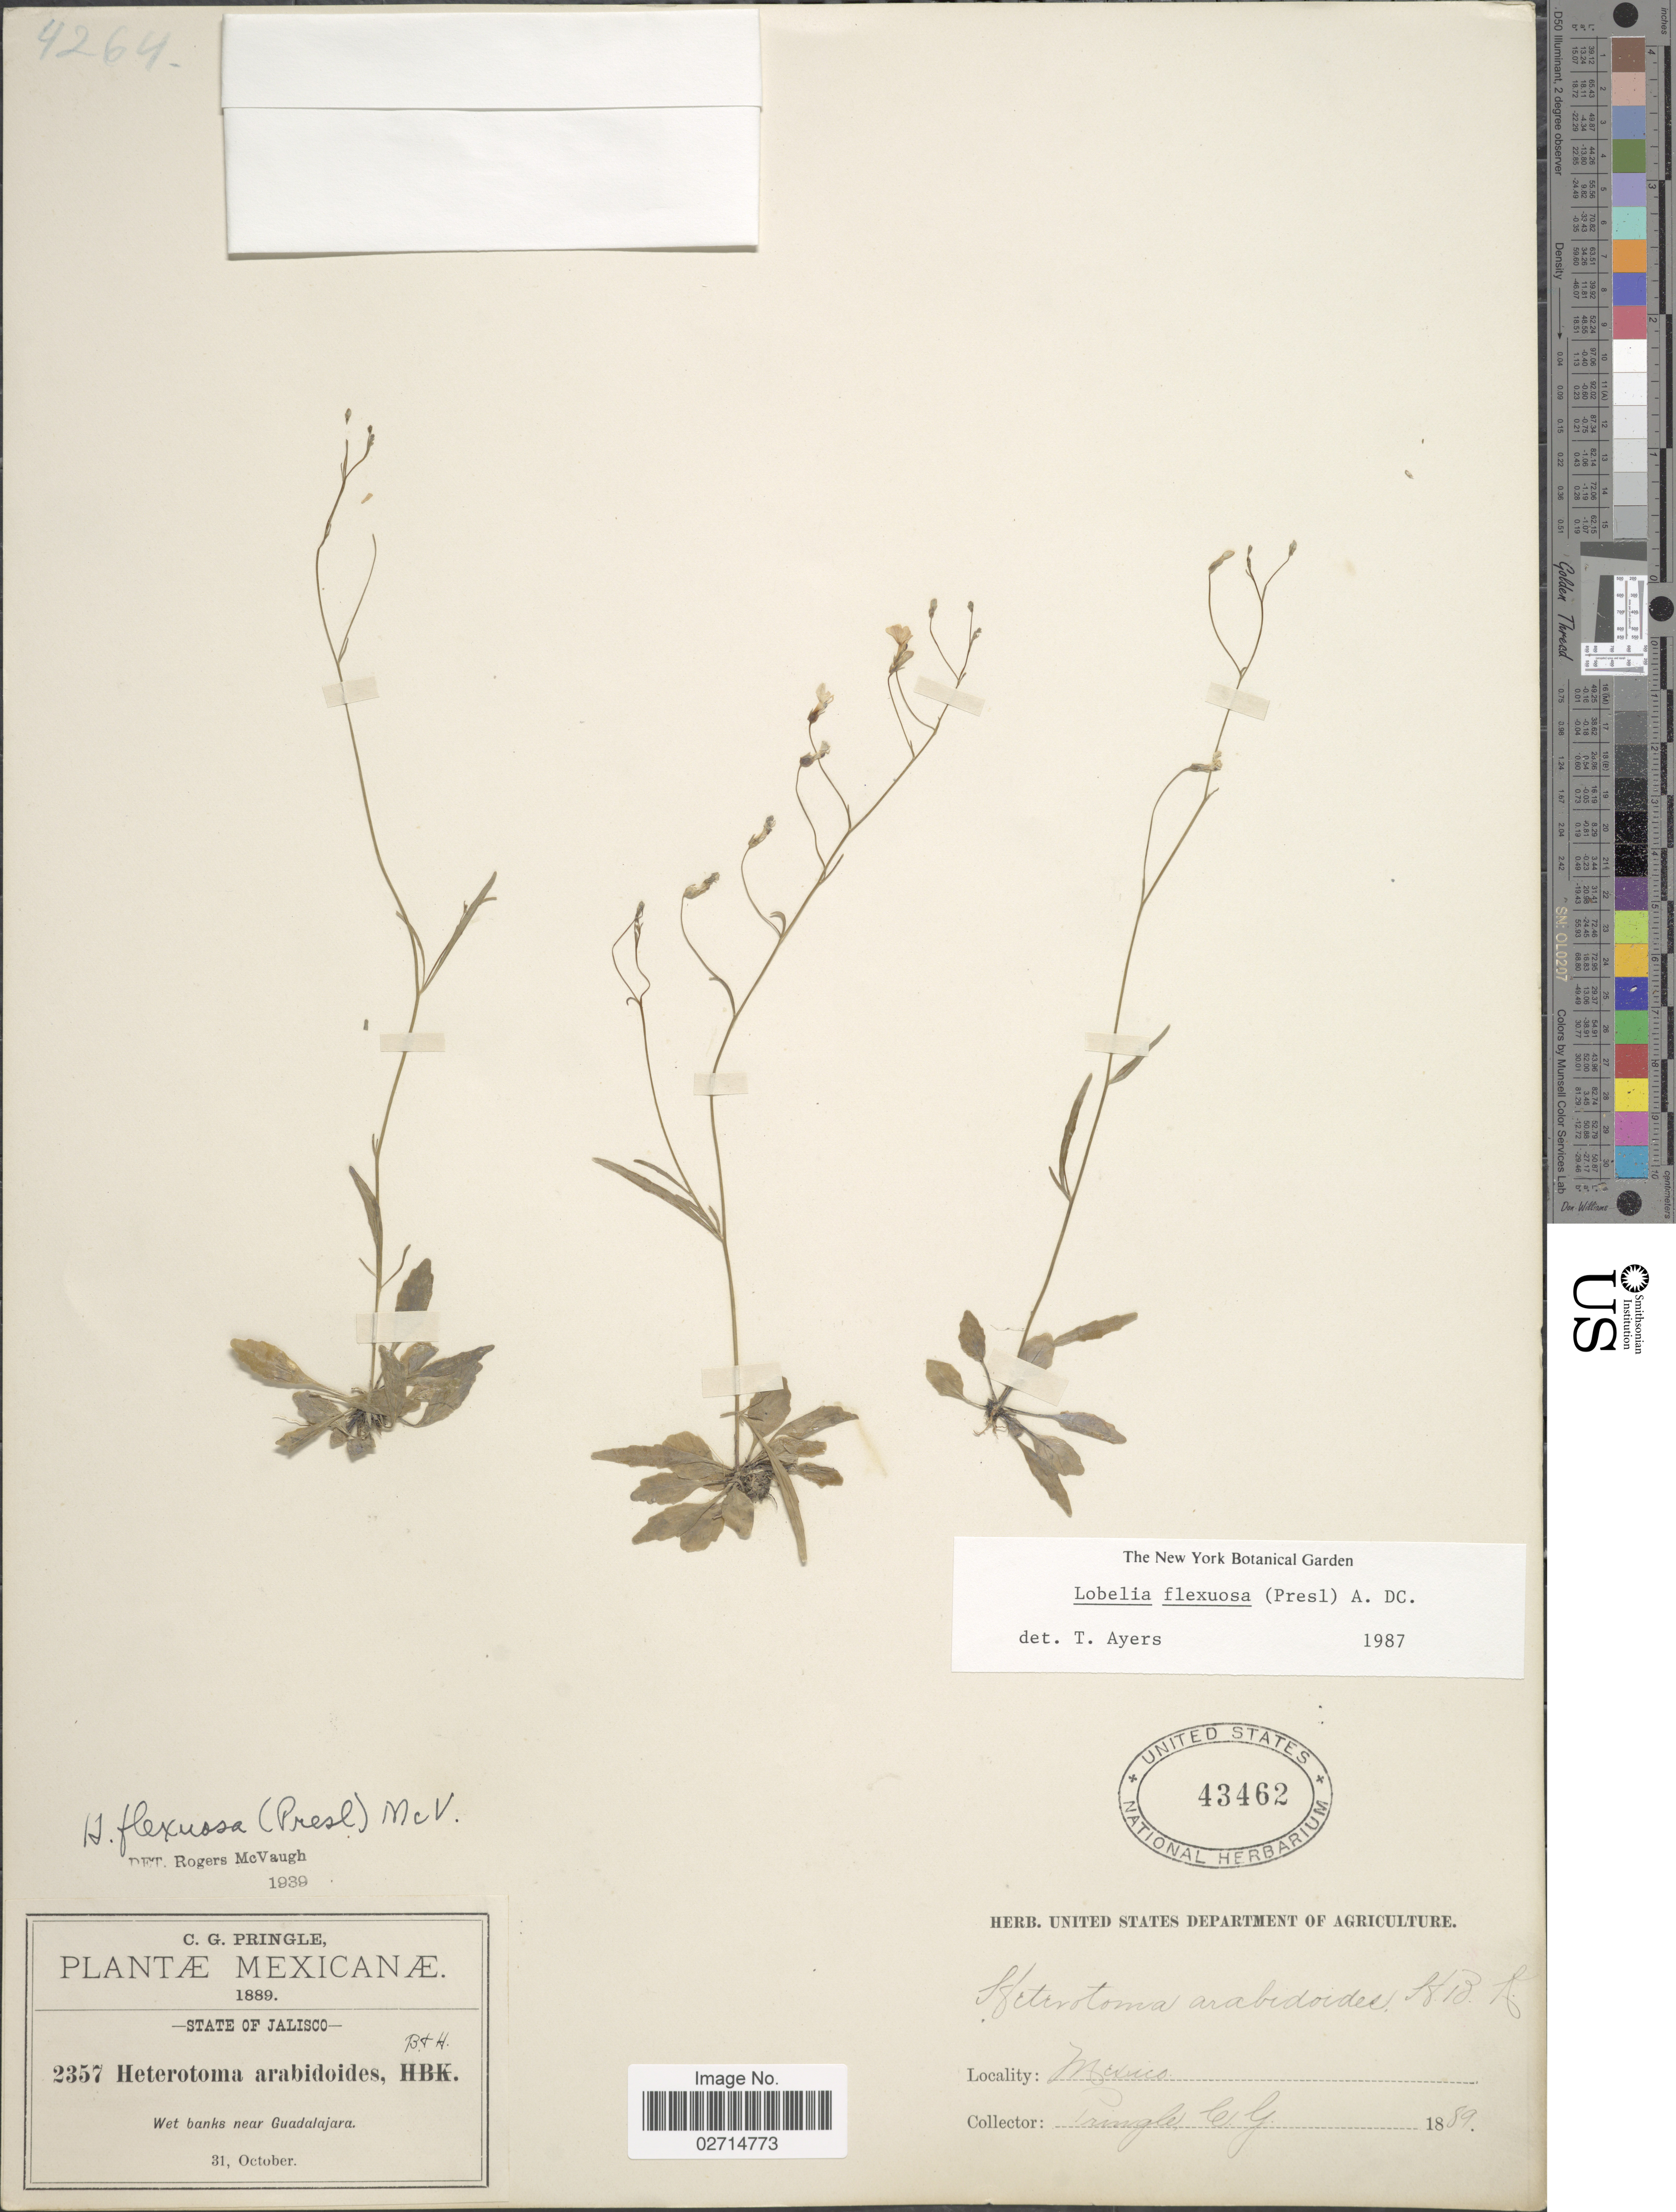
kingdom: Plantae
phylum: Tracheophyta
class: Magnoliopsida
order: Asterales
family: Campanulaceae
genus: Lobelia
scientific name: Lobelia flexuosa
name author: (C. Presl) A. DC.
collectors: C. G. Pringle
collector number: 2357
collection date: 1889-10-31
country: Mexico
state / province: Jalisco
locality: Wet banks near Guadalajara.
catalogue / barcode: US 43462